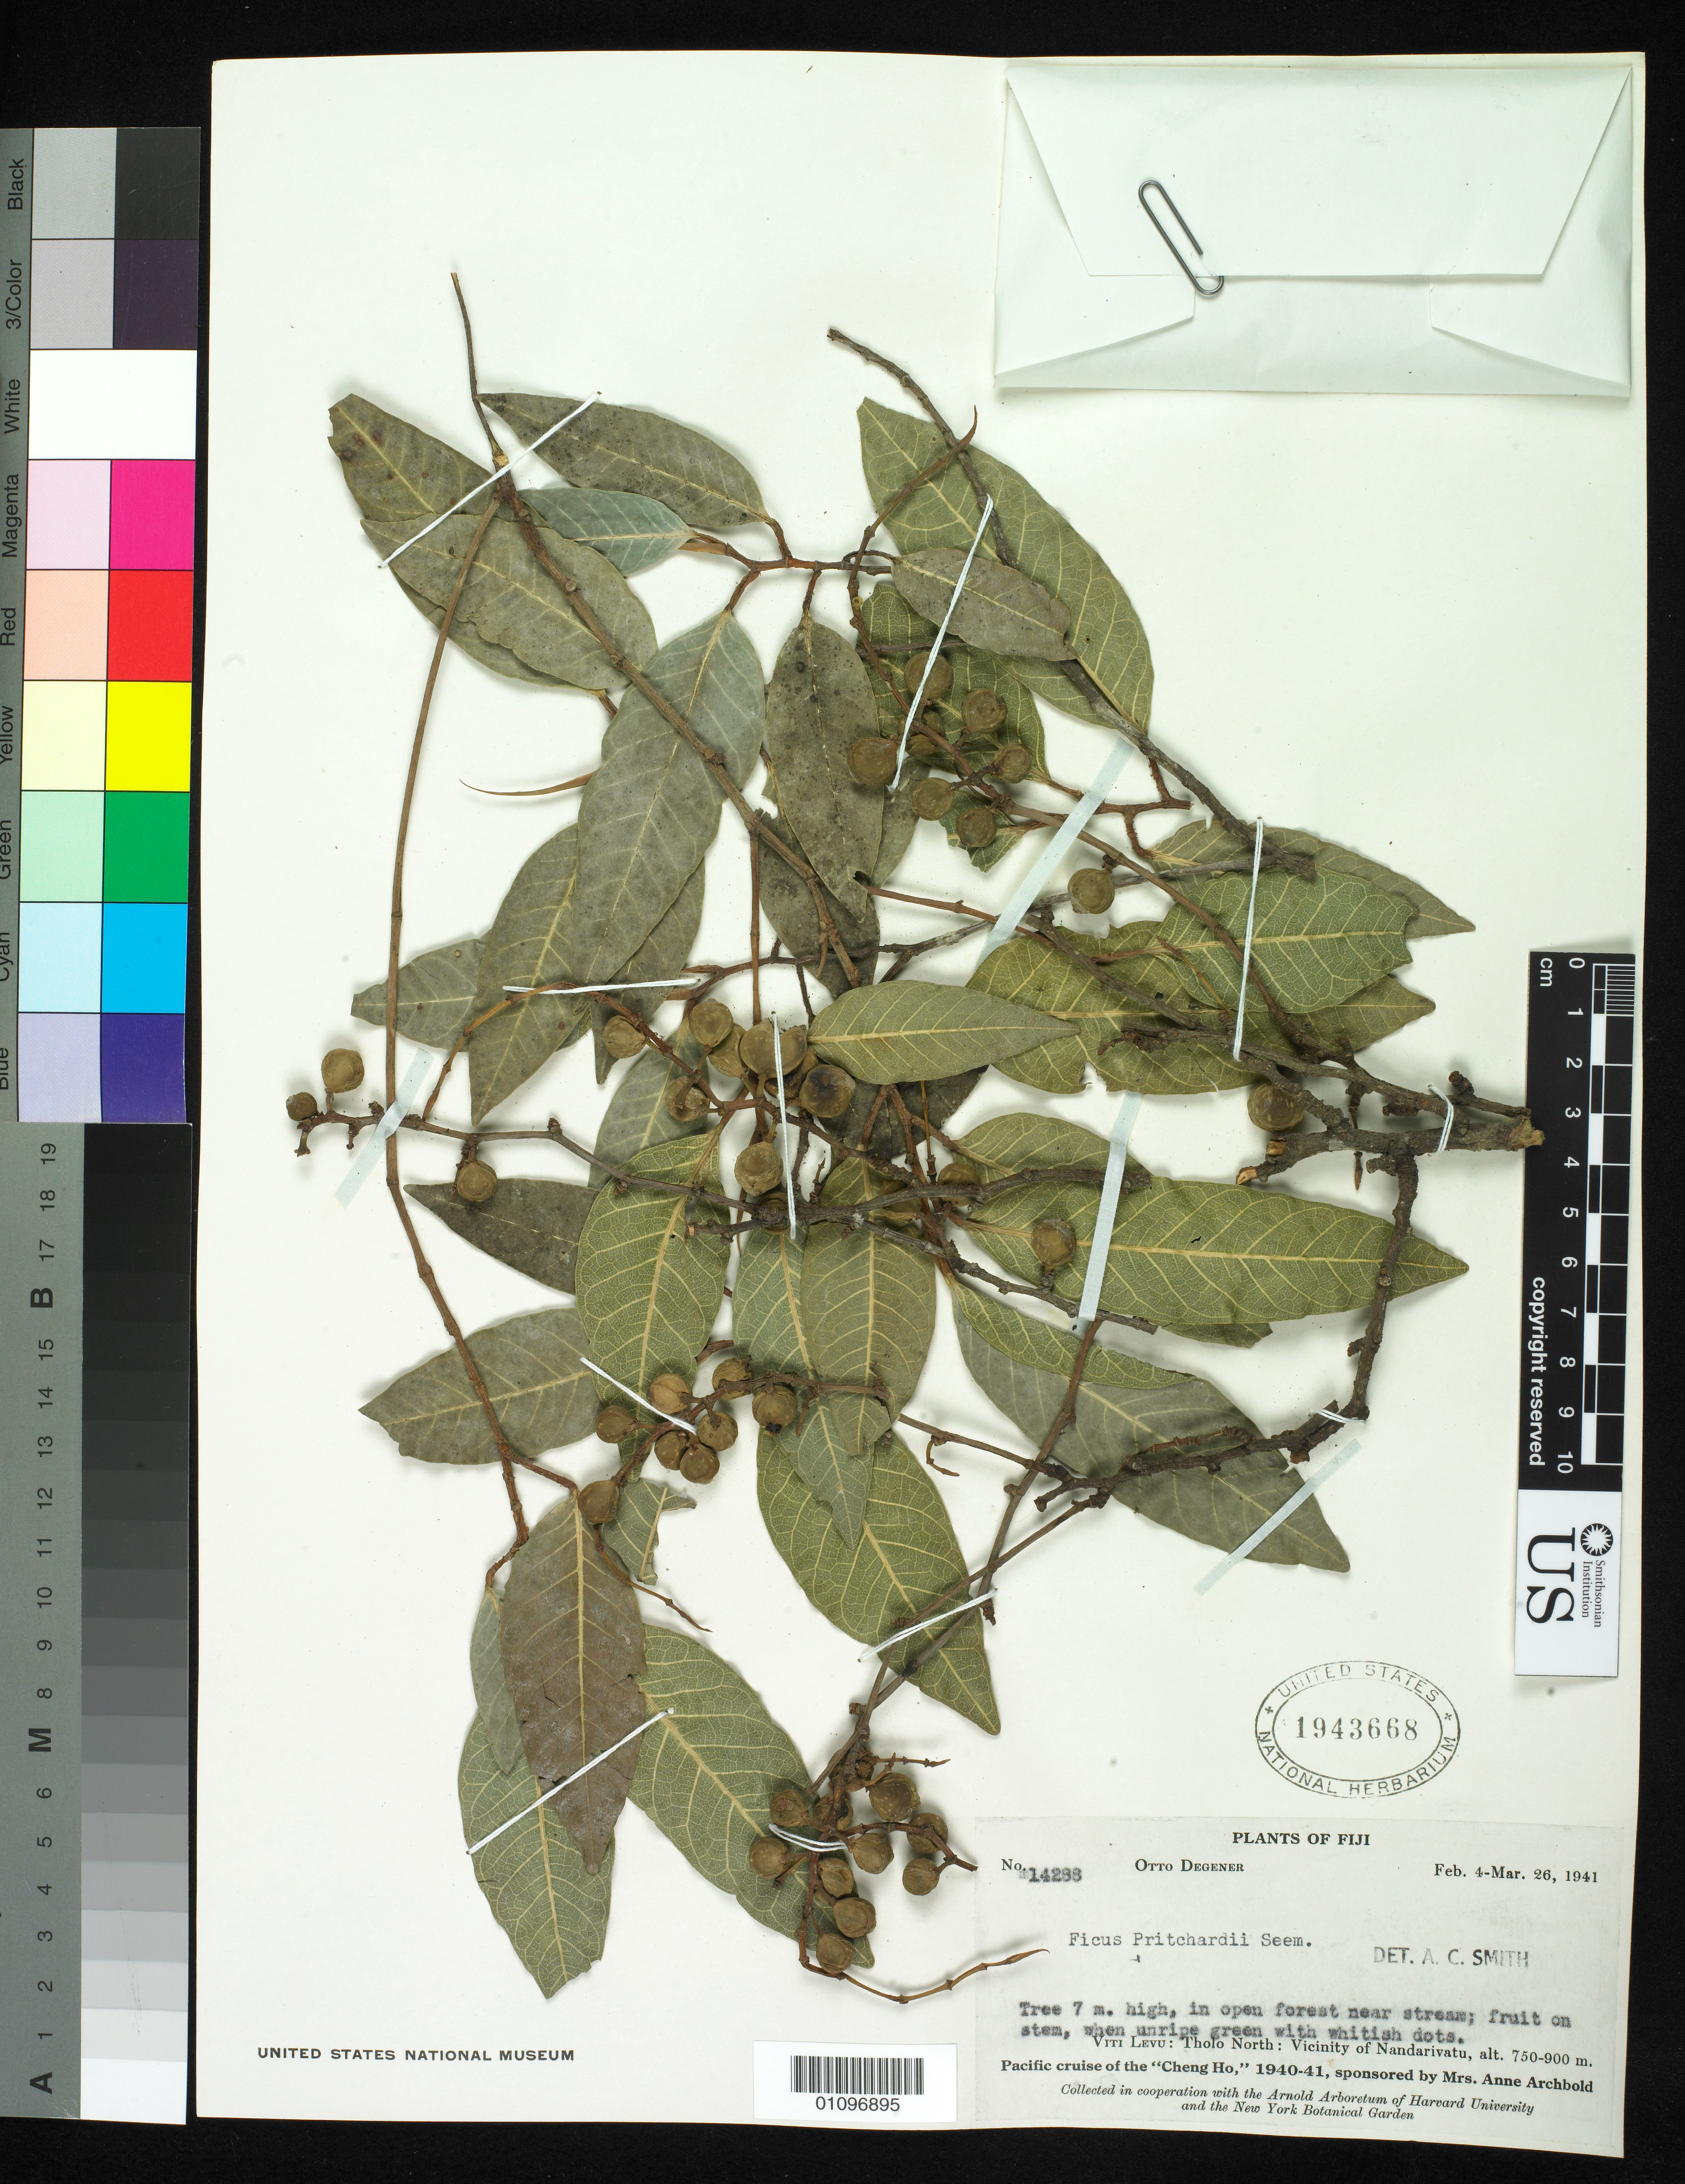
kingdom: Plantae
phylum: Tracheophyta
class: Magnoliopsida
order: Rosales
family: Moraceae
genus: Ficus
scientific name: Ficus pritchardii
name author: Seem.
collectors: O. Degener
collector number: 14288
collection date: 1941-02-04/1941-03-26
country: Fiji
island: Viti Levu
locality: Vicinity of Nandarivatu. Tholo North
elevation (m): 750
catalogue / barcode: US 1943668